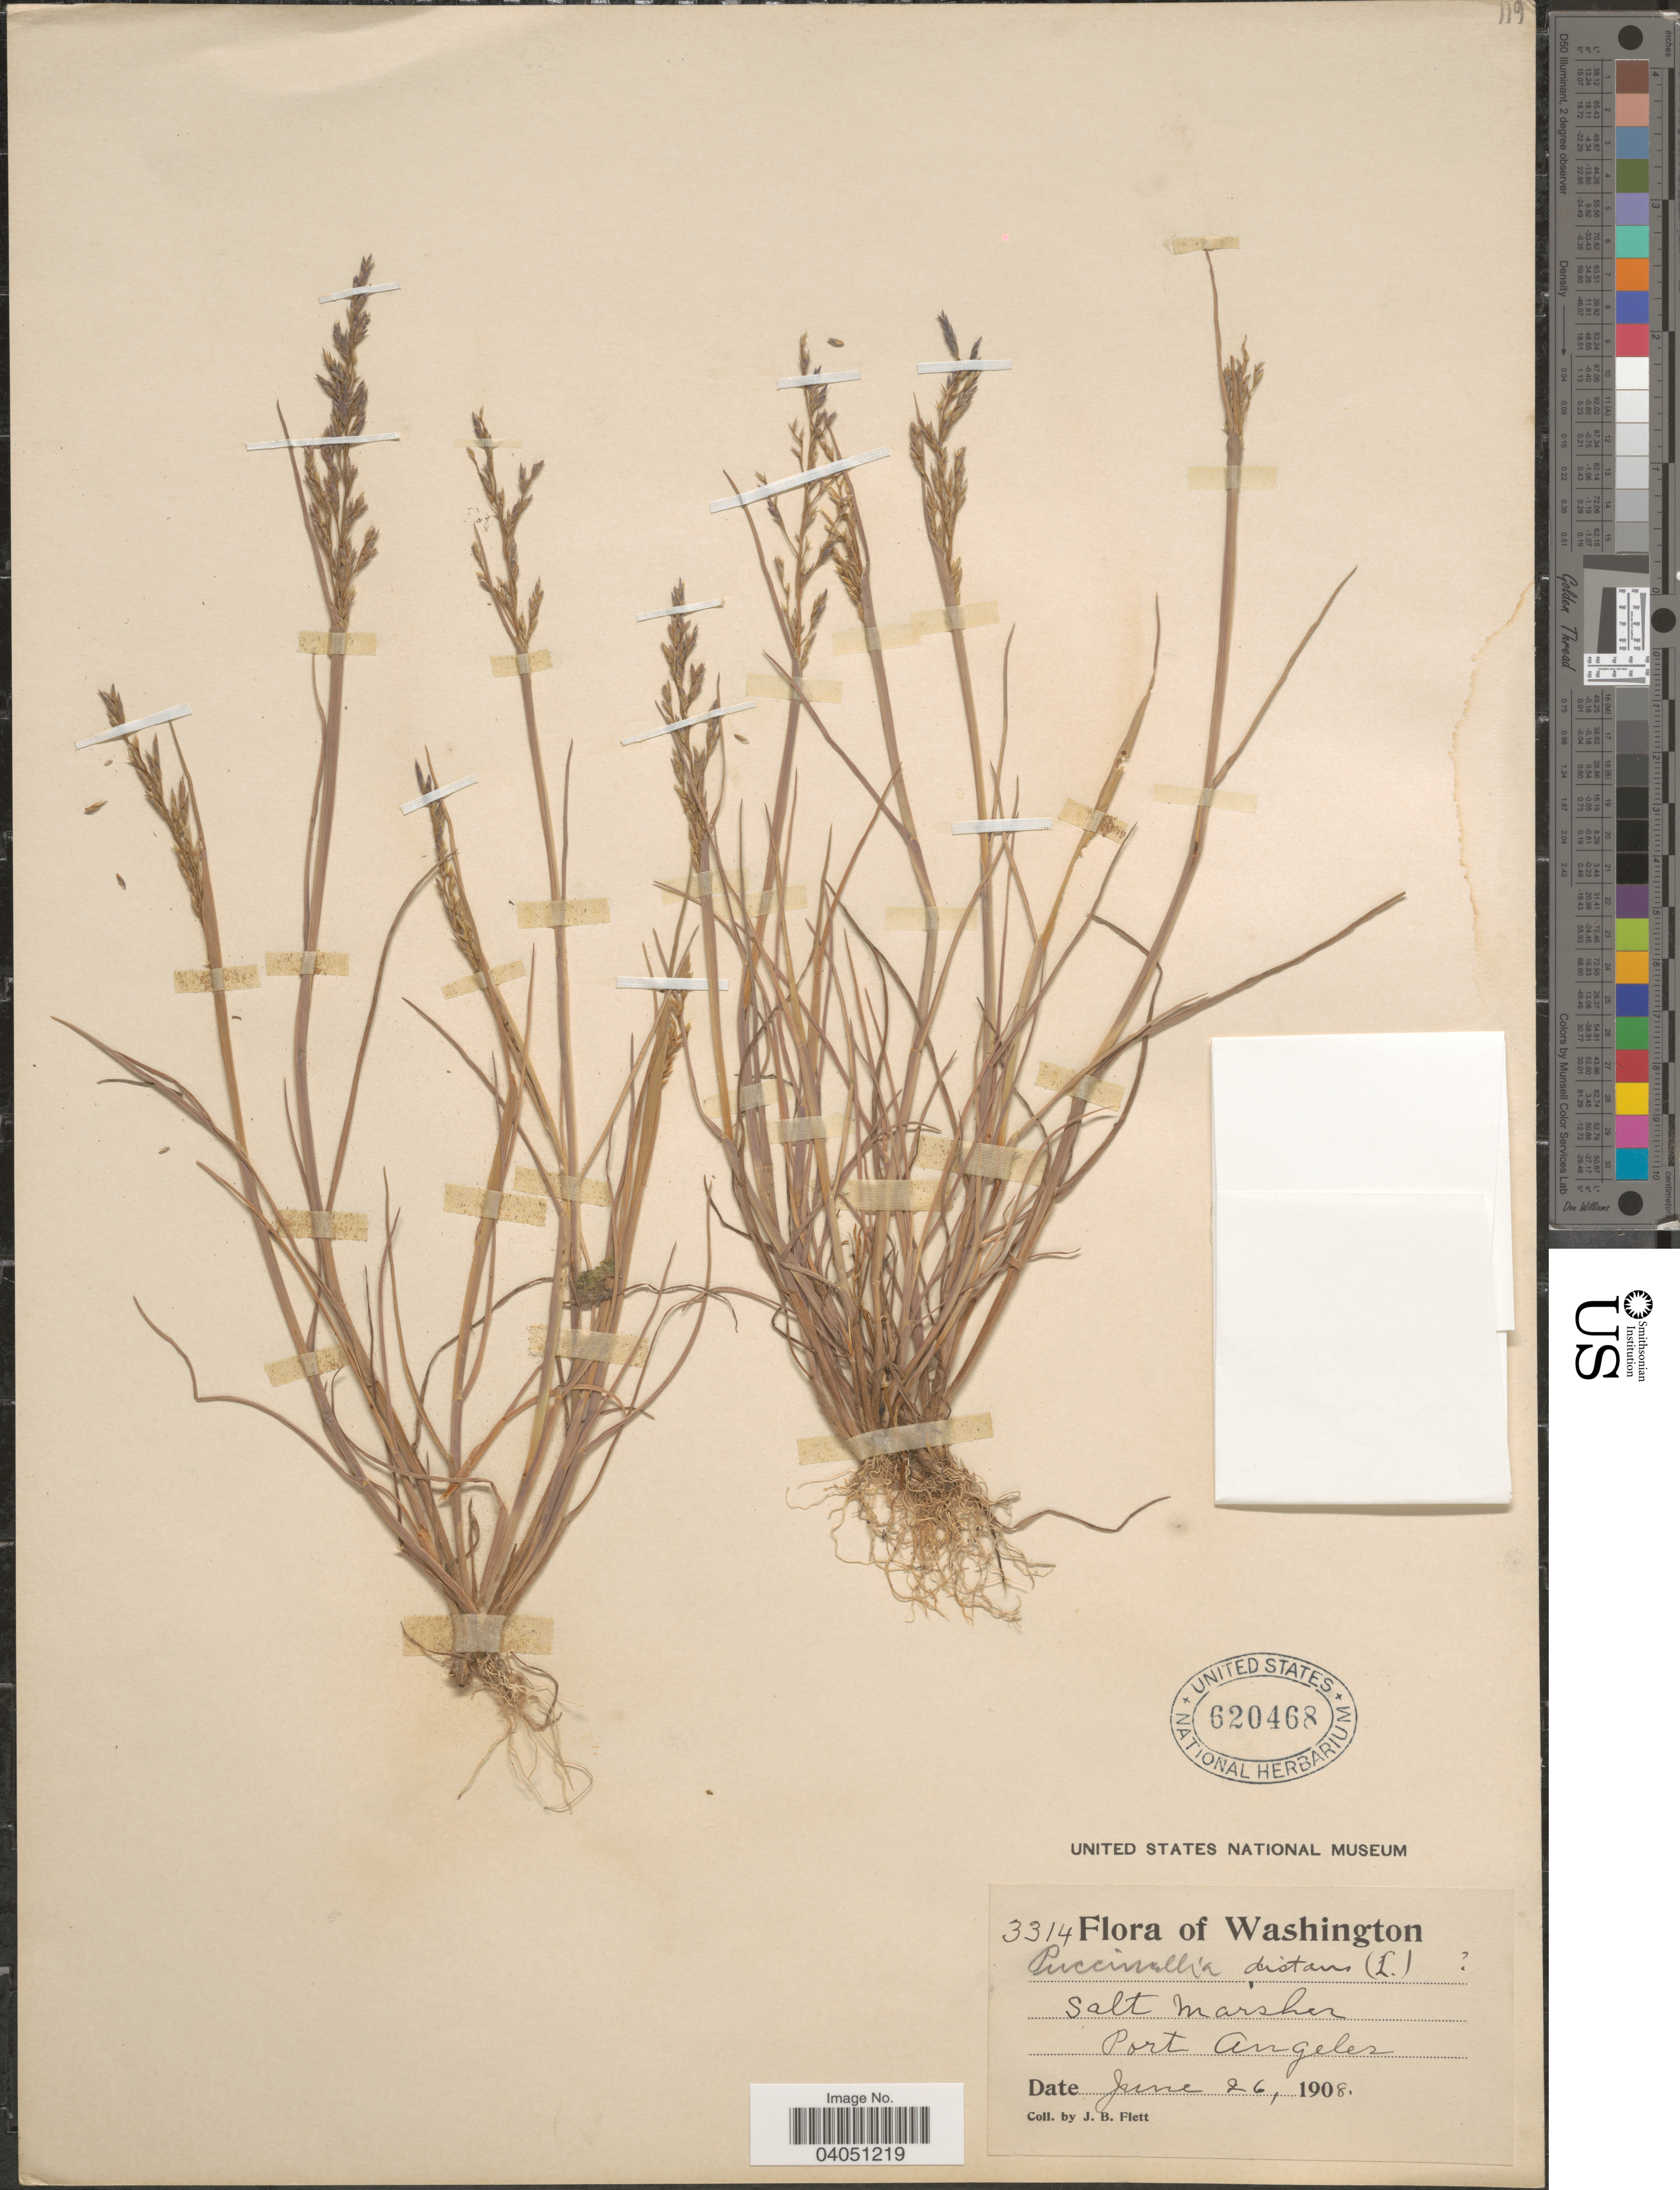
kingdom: Plantae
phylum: Tracheophyta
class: Liliopsida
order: Poales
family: Poaceae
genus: Puccinellia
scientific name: Puccinellia distans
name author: (Jacq.) Parl.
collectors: J. Flett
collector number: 3314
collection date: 1908-06-26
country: United States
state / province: Washington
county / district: Clallam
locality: Port Angeles.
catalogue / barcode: US 620468